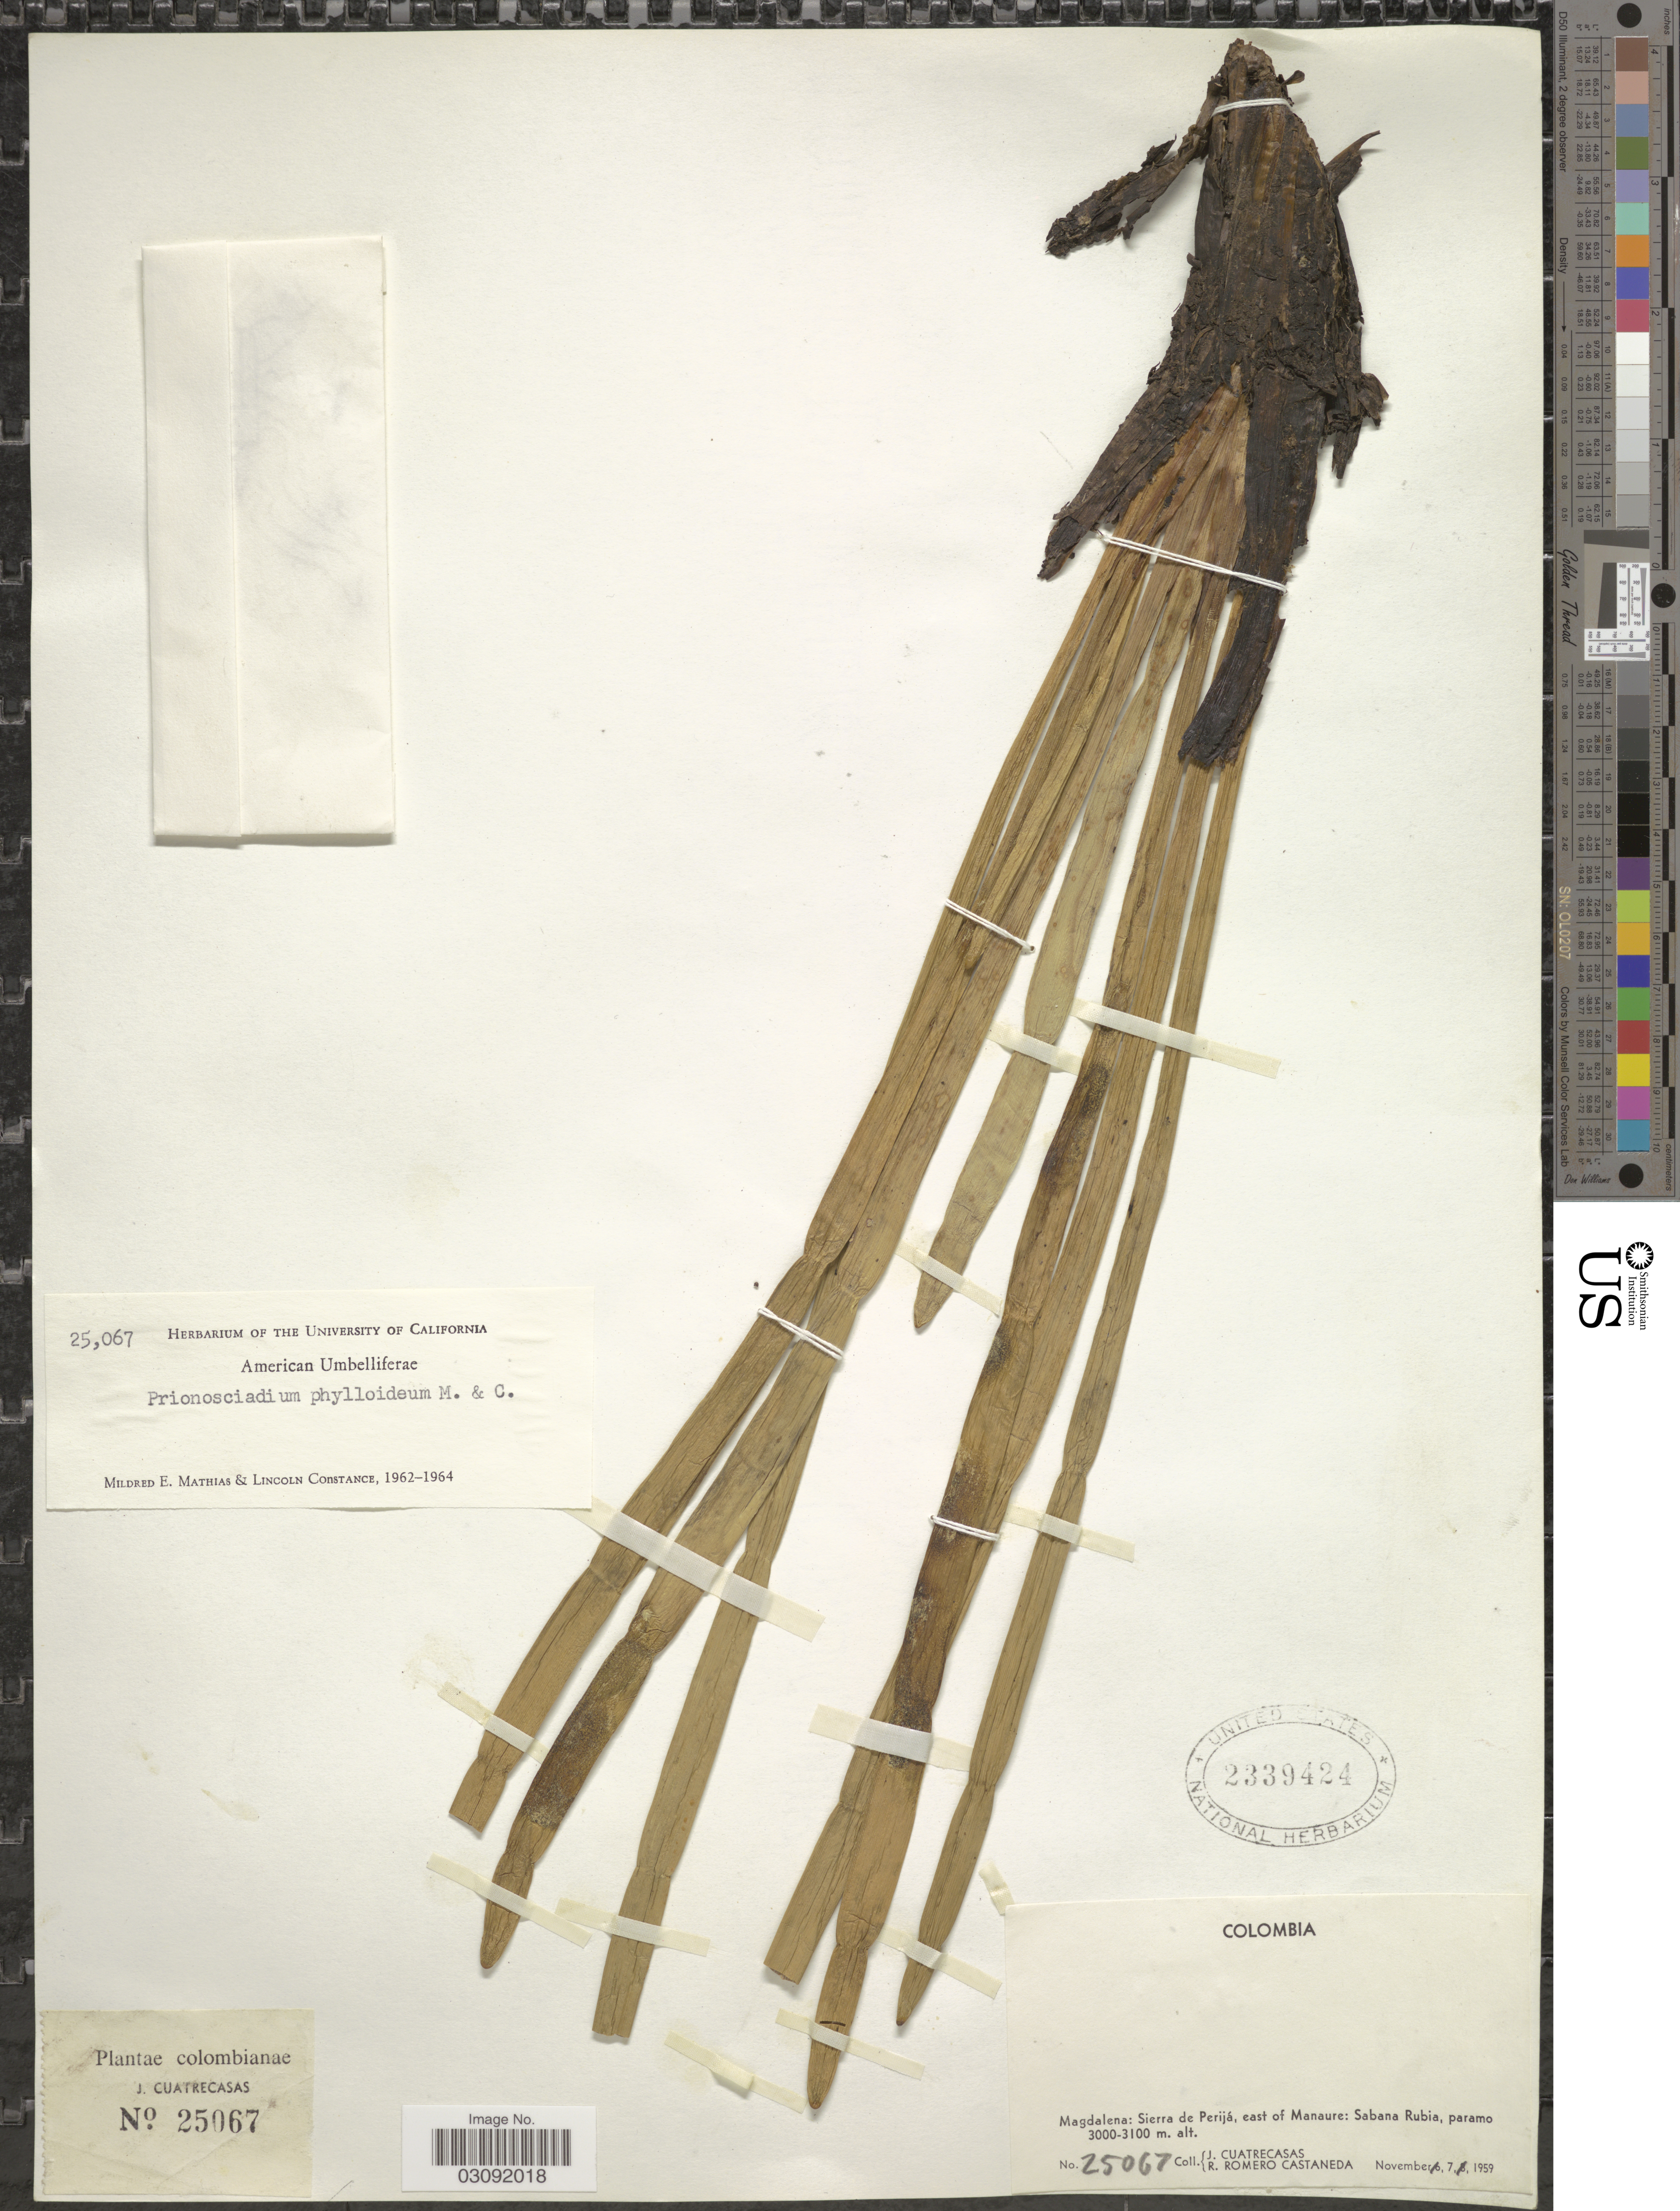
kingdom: Plantae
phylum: Tracheophyta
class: Magnoliopsida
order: Apiales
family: Apiaceae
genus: Prionosciadium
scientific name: Prionosciadium phylloideum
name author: Mathias & Constance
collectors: J. Cuatrecasas & R. Romero Castañeda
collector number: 25067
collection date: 1959-11-07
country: Colombia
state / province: Magdalena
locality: Sierra de Perijá, east of Manaure: Sabana Rubia, paramo.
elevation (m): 3000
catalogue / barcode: US 2339424